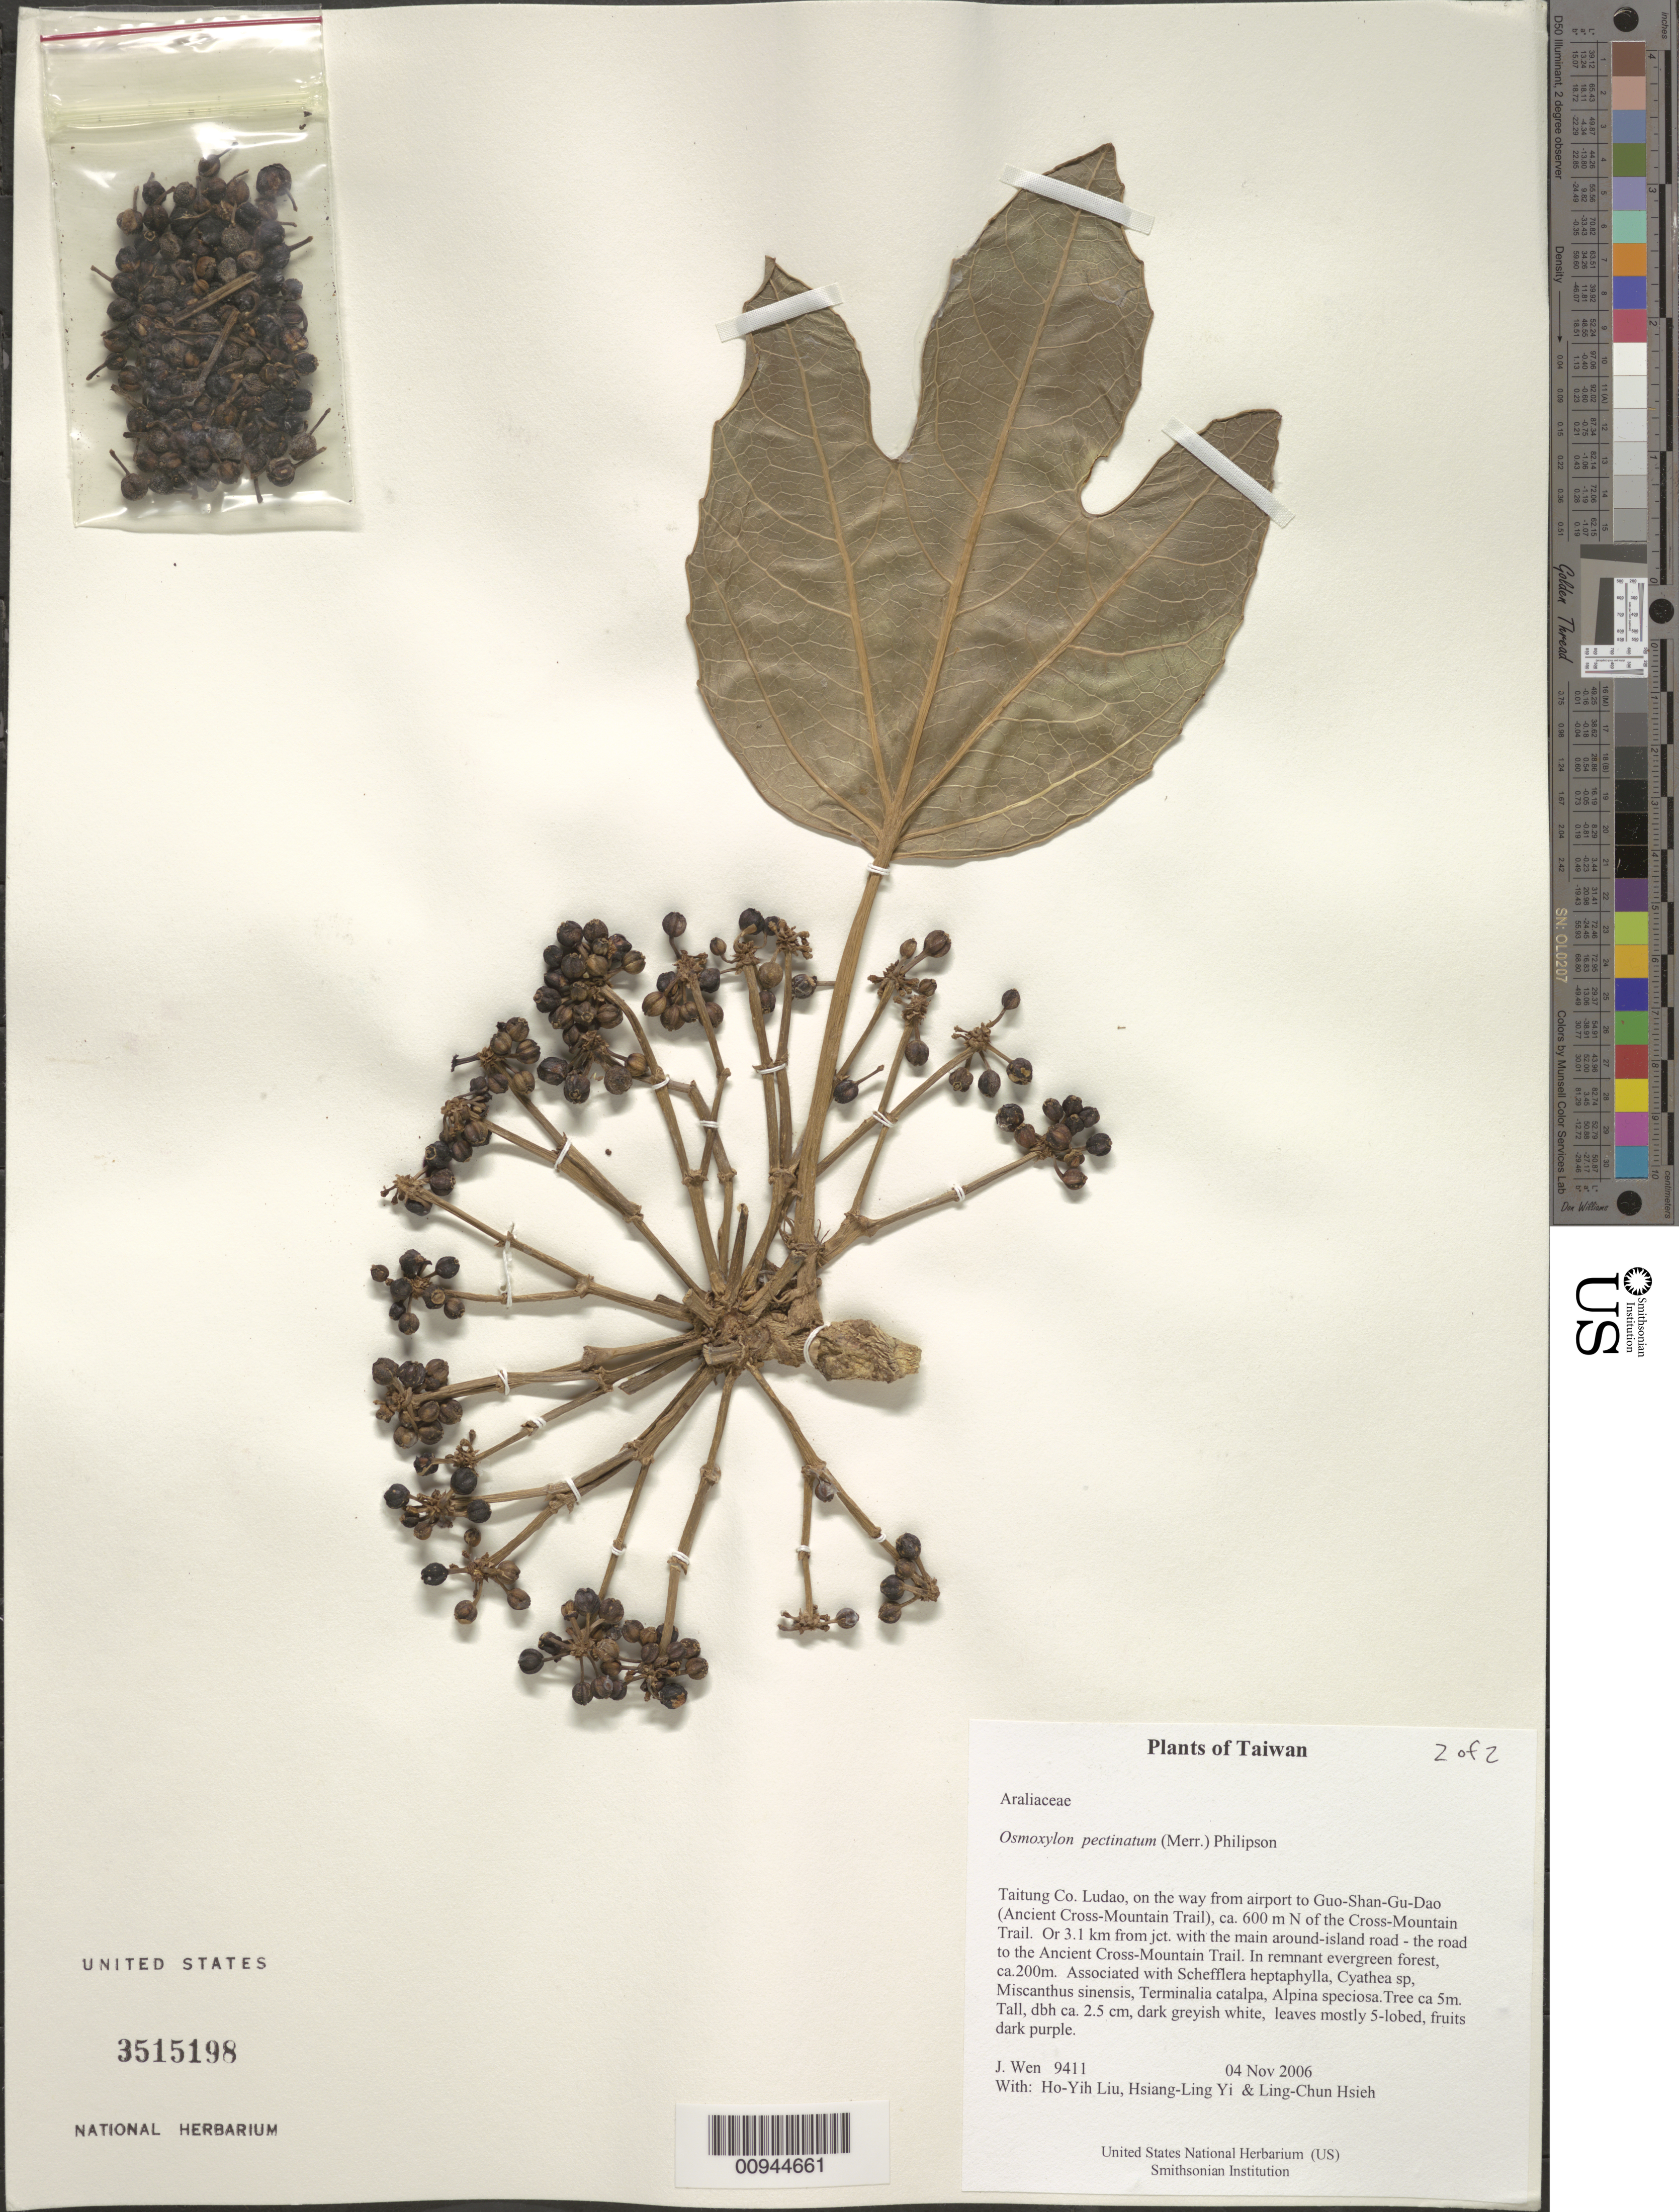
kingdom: Plantae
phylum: Tracheophyta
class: Magnoliopsida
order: Apiales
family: Araliaceae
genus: Osmoxylon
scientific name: Osmoxylon pectinatum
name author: (Merr.) Philipson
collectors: J. Wen, H. Liu, H. l. Yi & L. Hsieh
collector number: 9411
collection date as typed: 04 Nov 2006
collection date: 2006-11-04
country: Taiwan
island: Taiwan [Formosa]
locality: Ludao, on the way from airport to Guo-Shan-Gu-Dao (Ancient Cross-Mountain Trail), ca. 600 m N of the Cross-Mountain Trail. Or 3.1 km from jct. with the main around-island road - the road to the Ancient Cross-Mountain Trail.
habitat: In remnant evergreen forest, ca.200m. Associated with Schefflera heptaphylla, Cyathea sp, Miscanthus sinensis, Terminalia catalpa, Alpina speciosa.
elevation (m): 200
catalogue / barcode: US 3515198